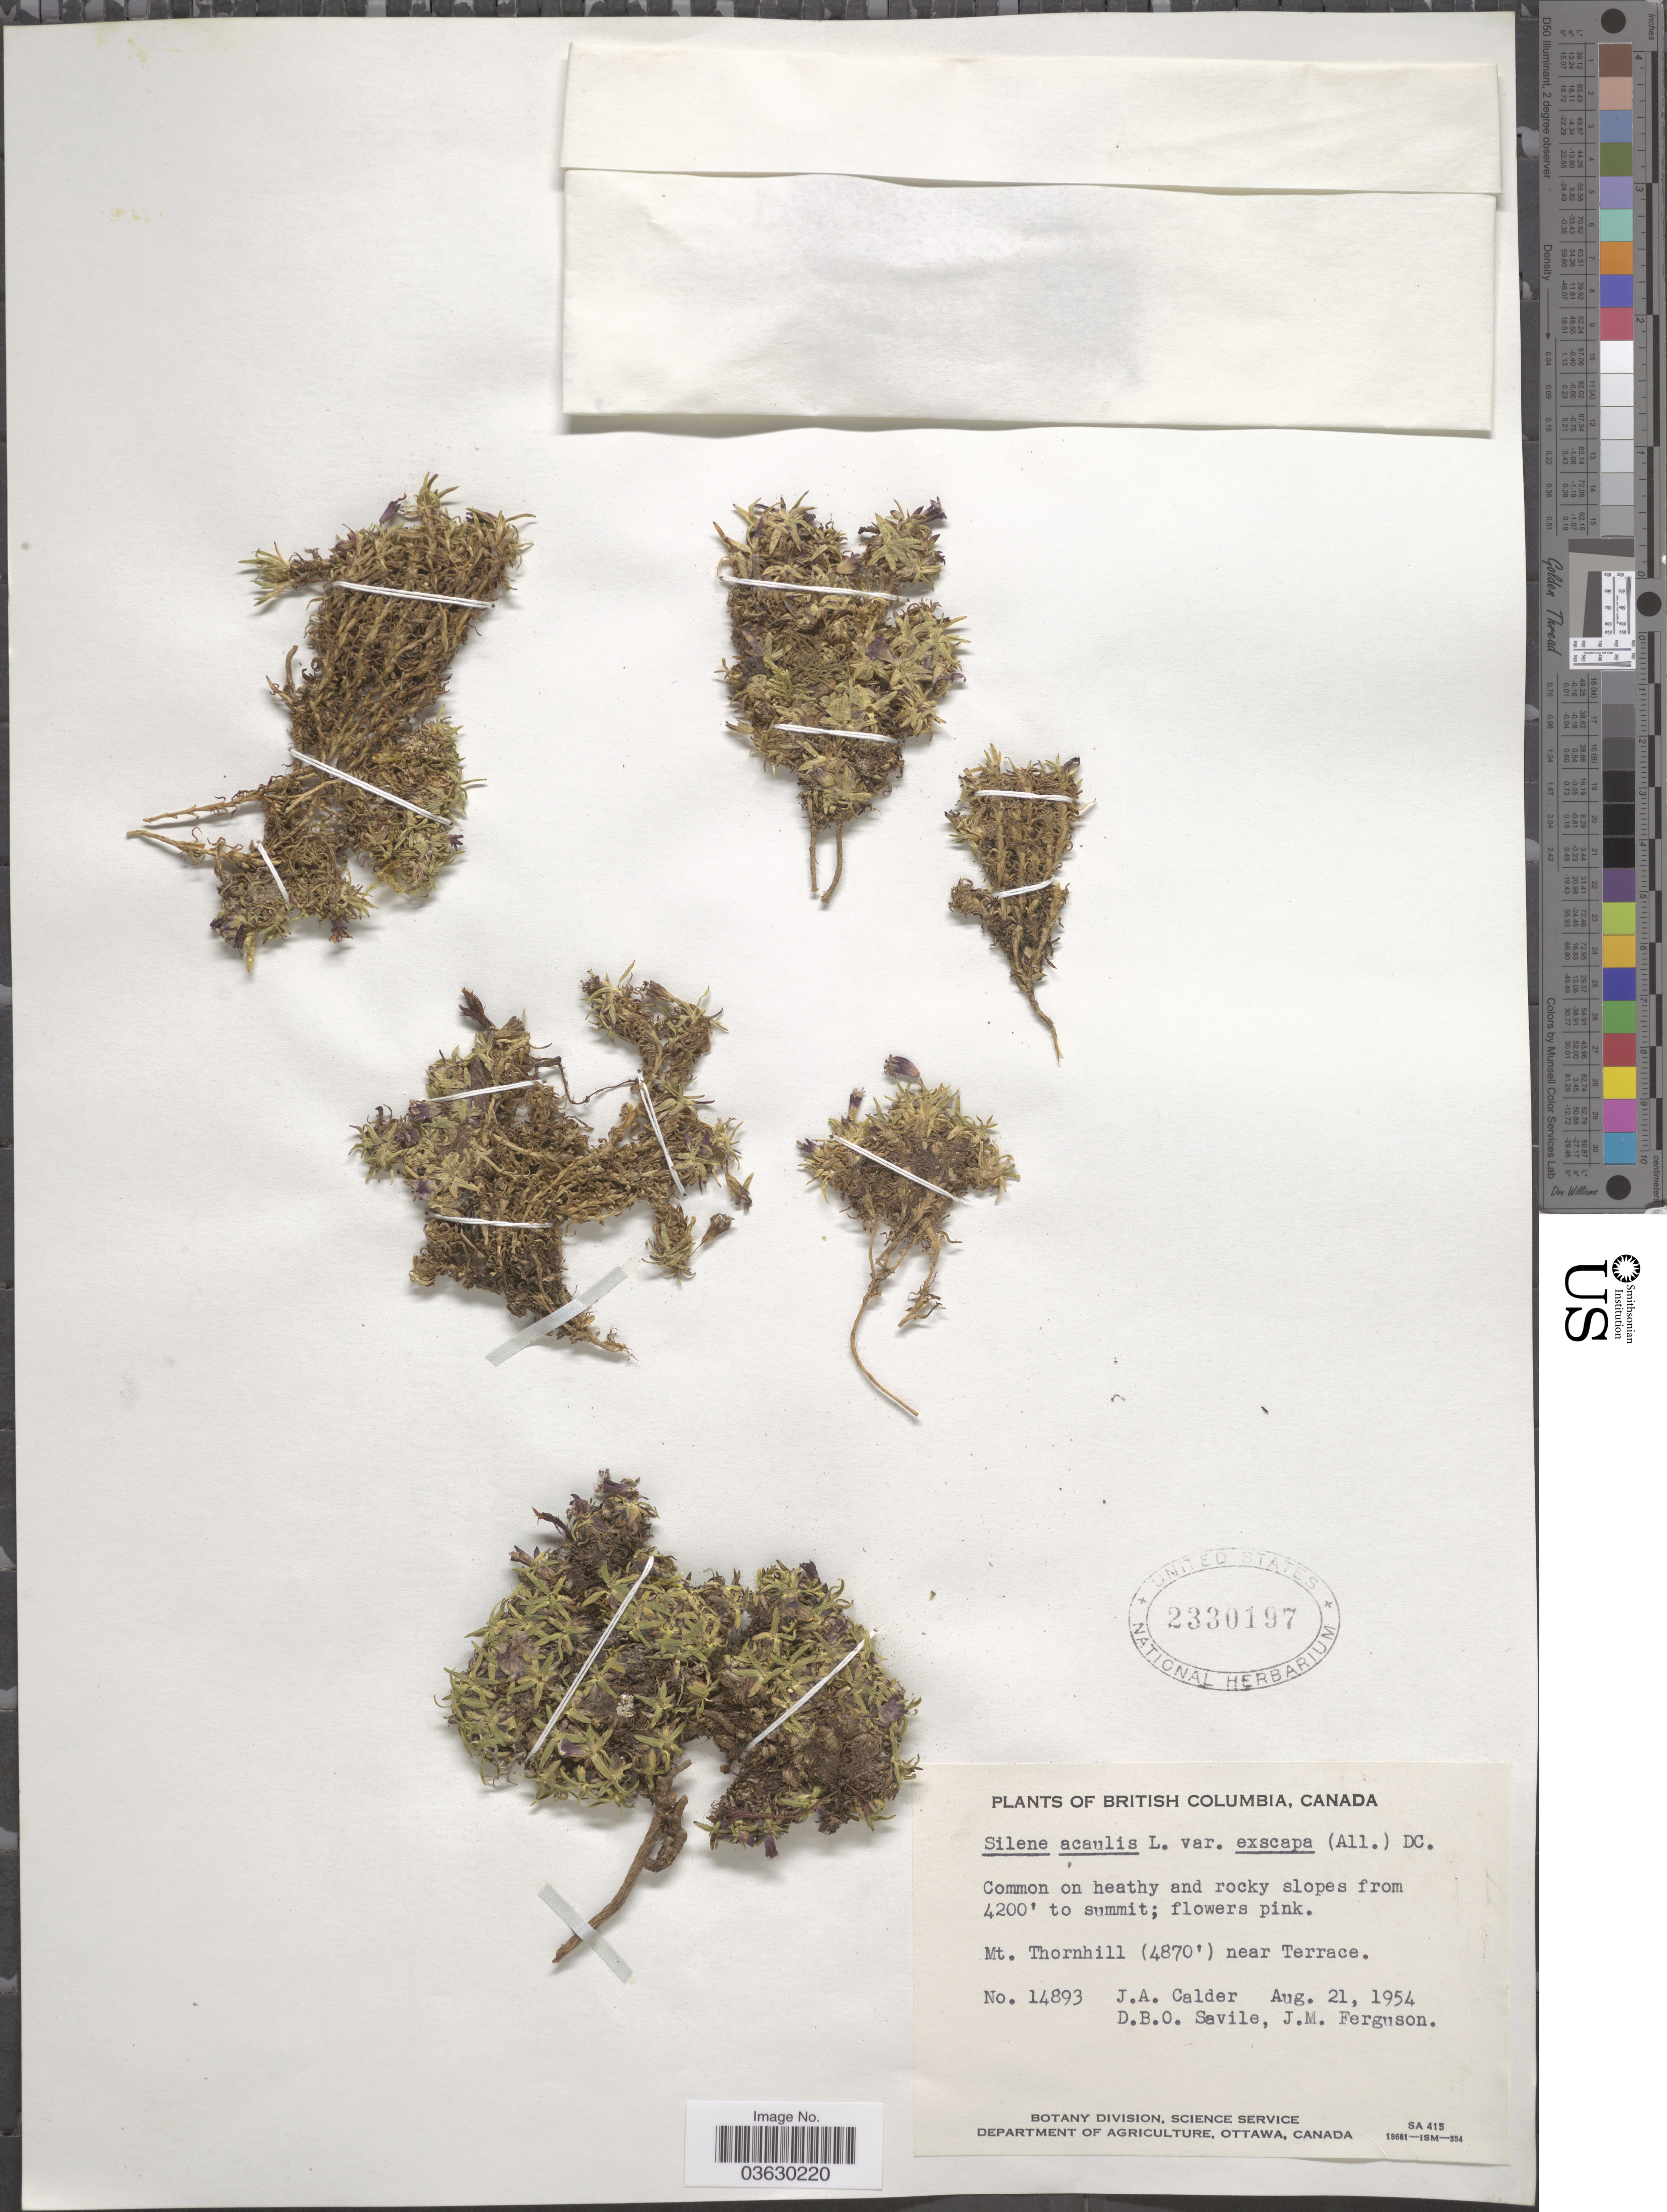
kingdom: Plantae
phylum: Tracheophyta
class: Magnoliopsida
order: Caryophyllales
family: Caryophyllaceae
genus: Silene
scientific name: Silene acaulis var. exscapa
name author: (All.) DC.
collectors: J. A. Calder, D. Savile & J. M. Ferguson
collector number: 14893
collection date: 1954-08-21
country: Canada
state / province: British Columbia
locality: Mt. Thornhill near Terrace.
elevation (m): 1280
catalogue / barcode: US 2330197